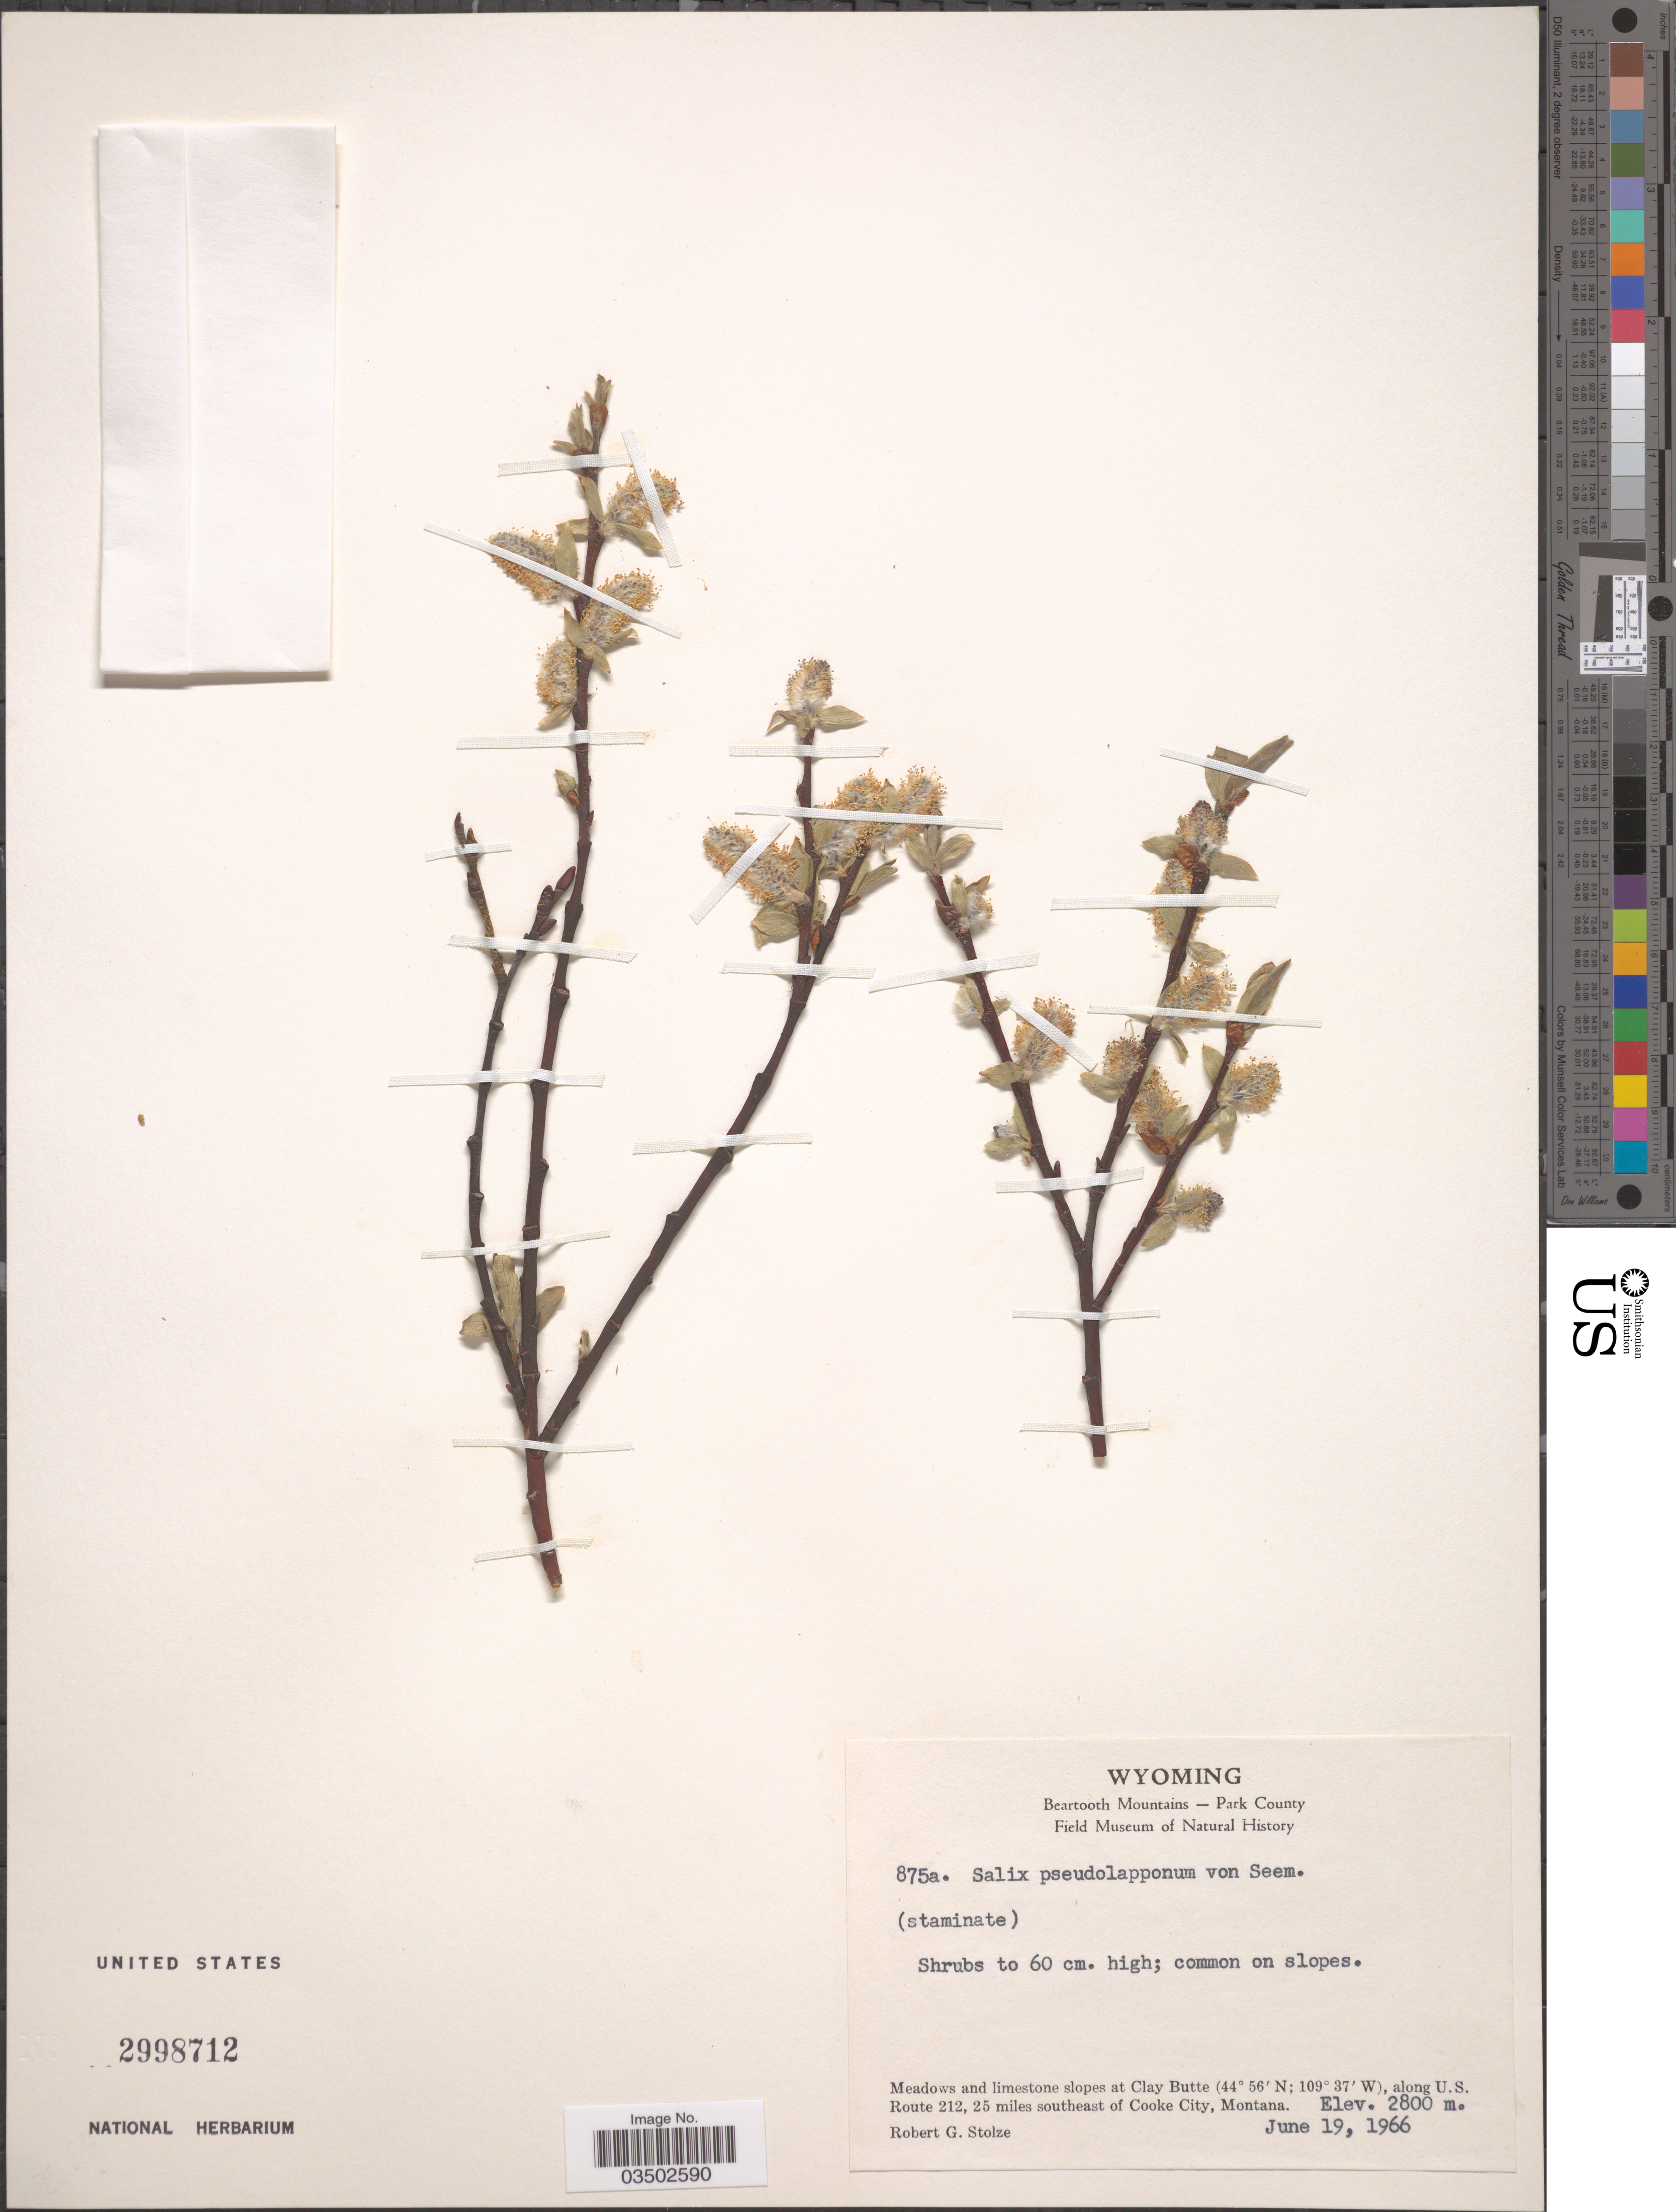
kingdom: Plantae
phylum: Tracheophyta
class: Magnoliopsida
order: Malpighiales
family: Salicaceae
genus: Salix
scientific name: Salix pseudolapponum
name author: Seemen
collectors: R. G. Stolze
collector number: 875a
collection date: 1966-06-19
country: United States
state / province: Wyoming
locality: Meadows and limestone slopes at Clay Butte, along U. S. Route 212, 25 miles southeast of Cooke City, Montana.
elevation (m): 2800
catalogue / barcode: US 2998712